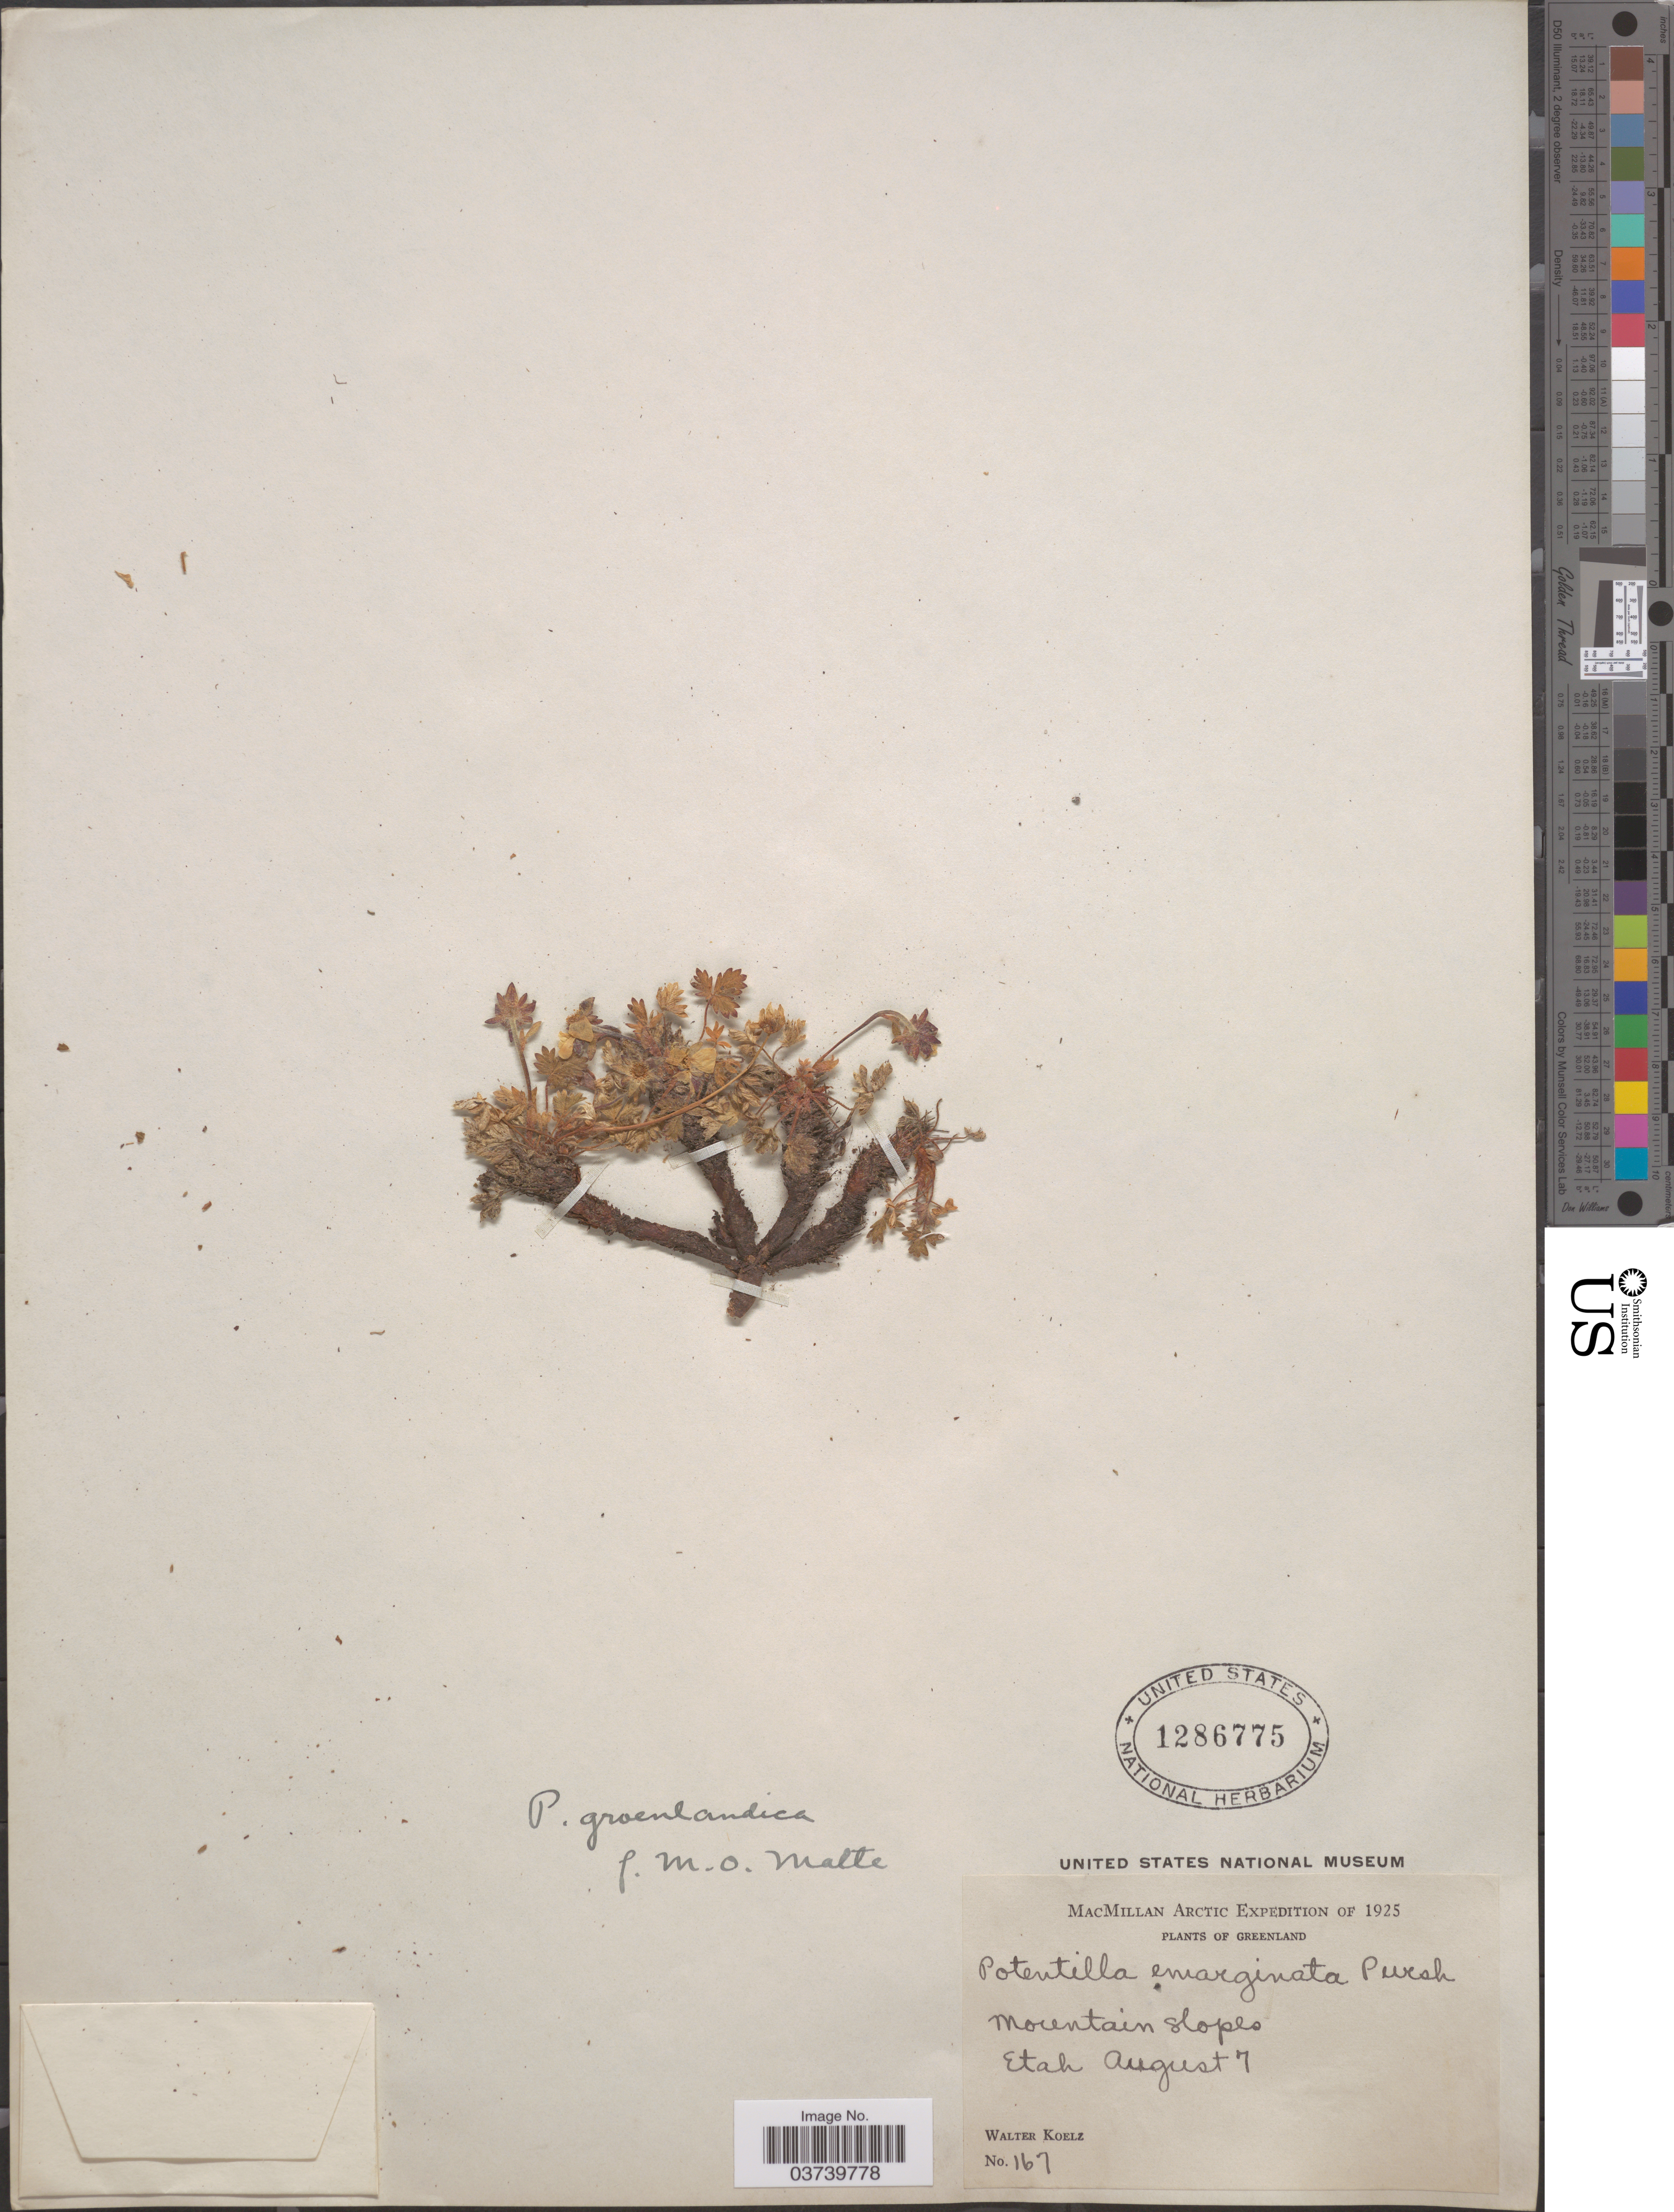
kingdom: Plantae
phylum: Tracheophyta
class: Magnoliopsida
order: Rosales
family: Rosaceae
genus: Potentilla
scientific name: Potentilla groenlandica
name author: R. Br.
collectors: W. N. Koelz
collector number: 167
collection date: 1925-08-07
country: Greenland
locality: Mountain slopes. Etah.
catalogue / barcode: US 1286775